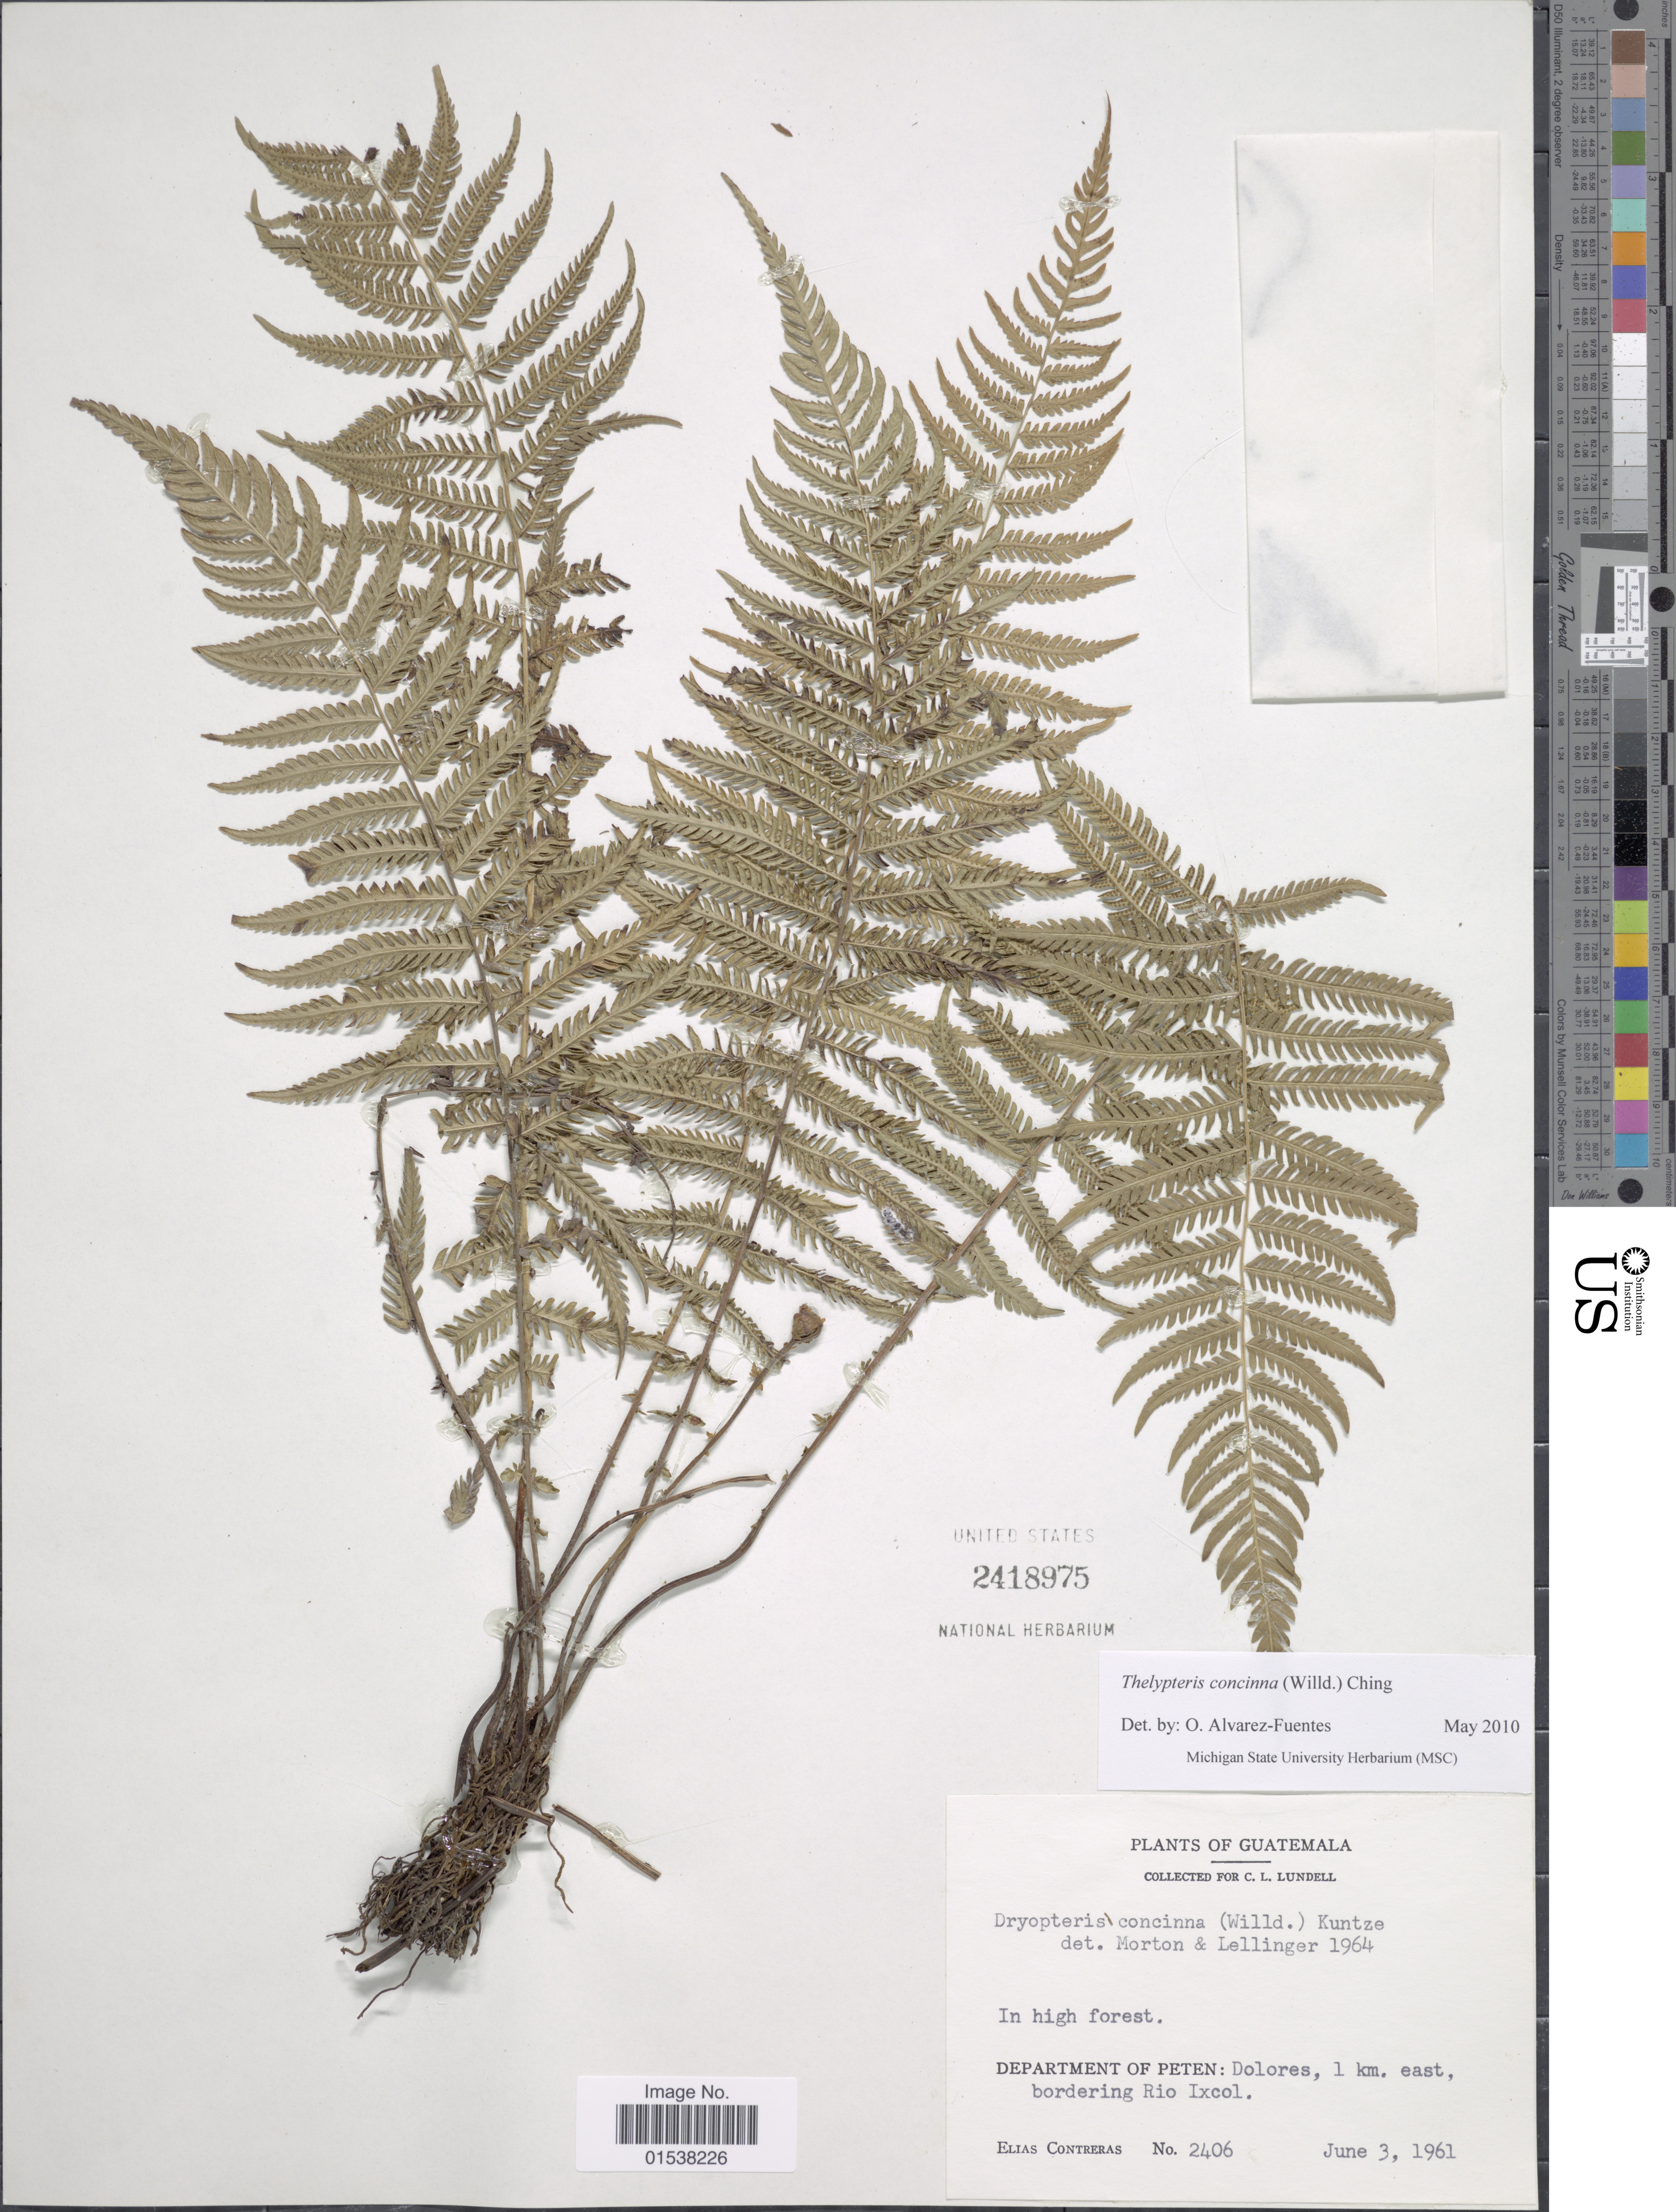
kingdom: Plantae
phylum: Tracheophyta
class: Polypodiopsida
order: Polypodiales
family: Thelypteridaceae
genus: Amauropelta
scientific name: Amauropelta concinna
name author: (Willd.) Pic. Serm.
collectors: E. Conteras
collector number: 2406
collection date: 1961-06-03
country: Guatemala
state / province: El Petén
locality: Department of Peten: Dolores, 1 km east, bordering Rio Ixcol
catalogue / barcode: US 2418975